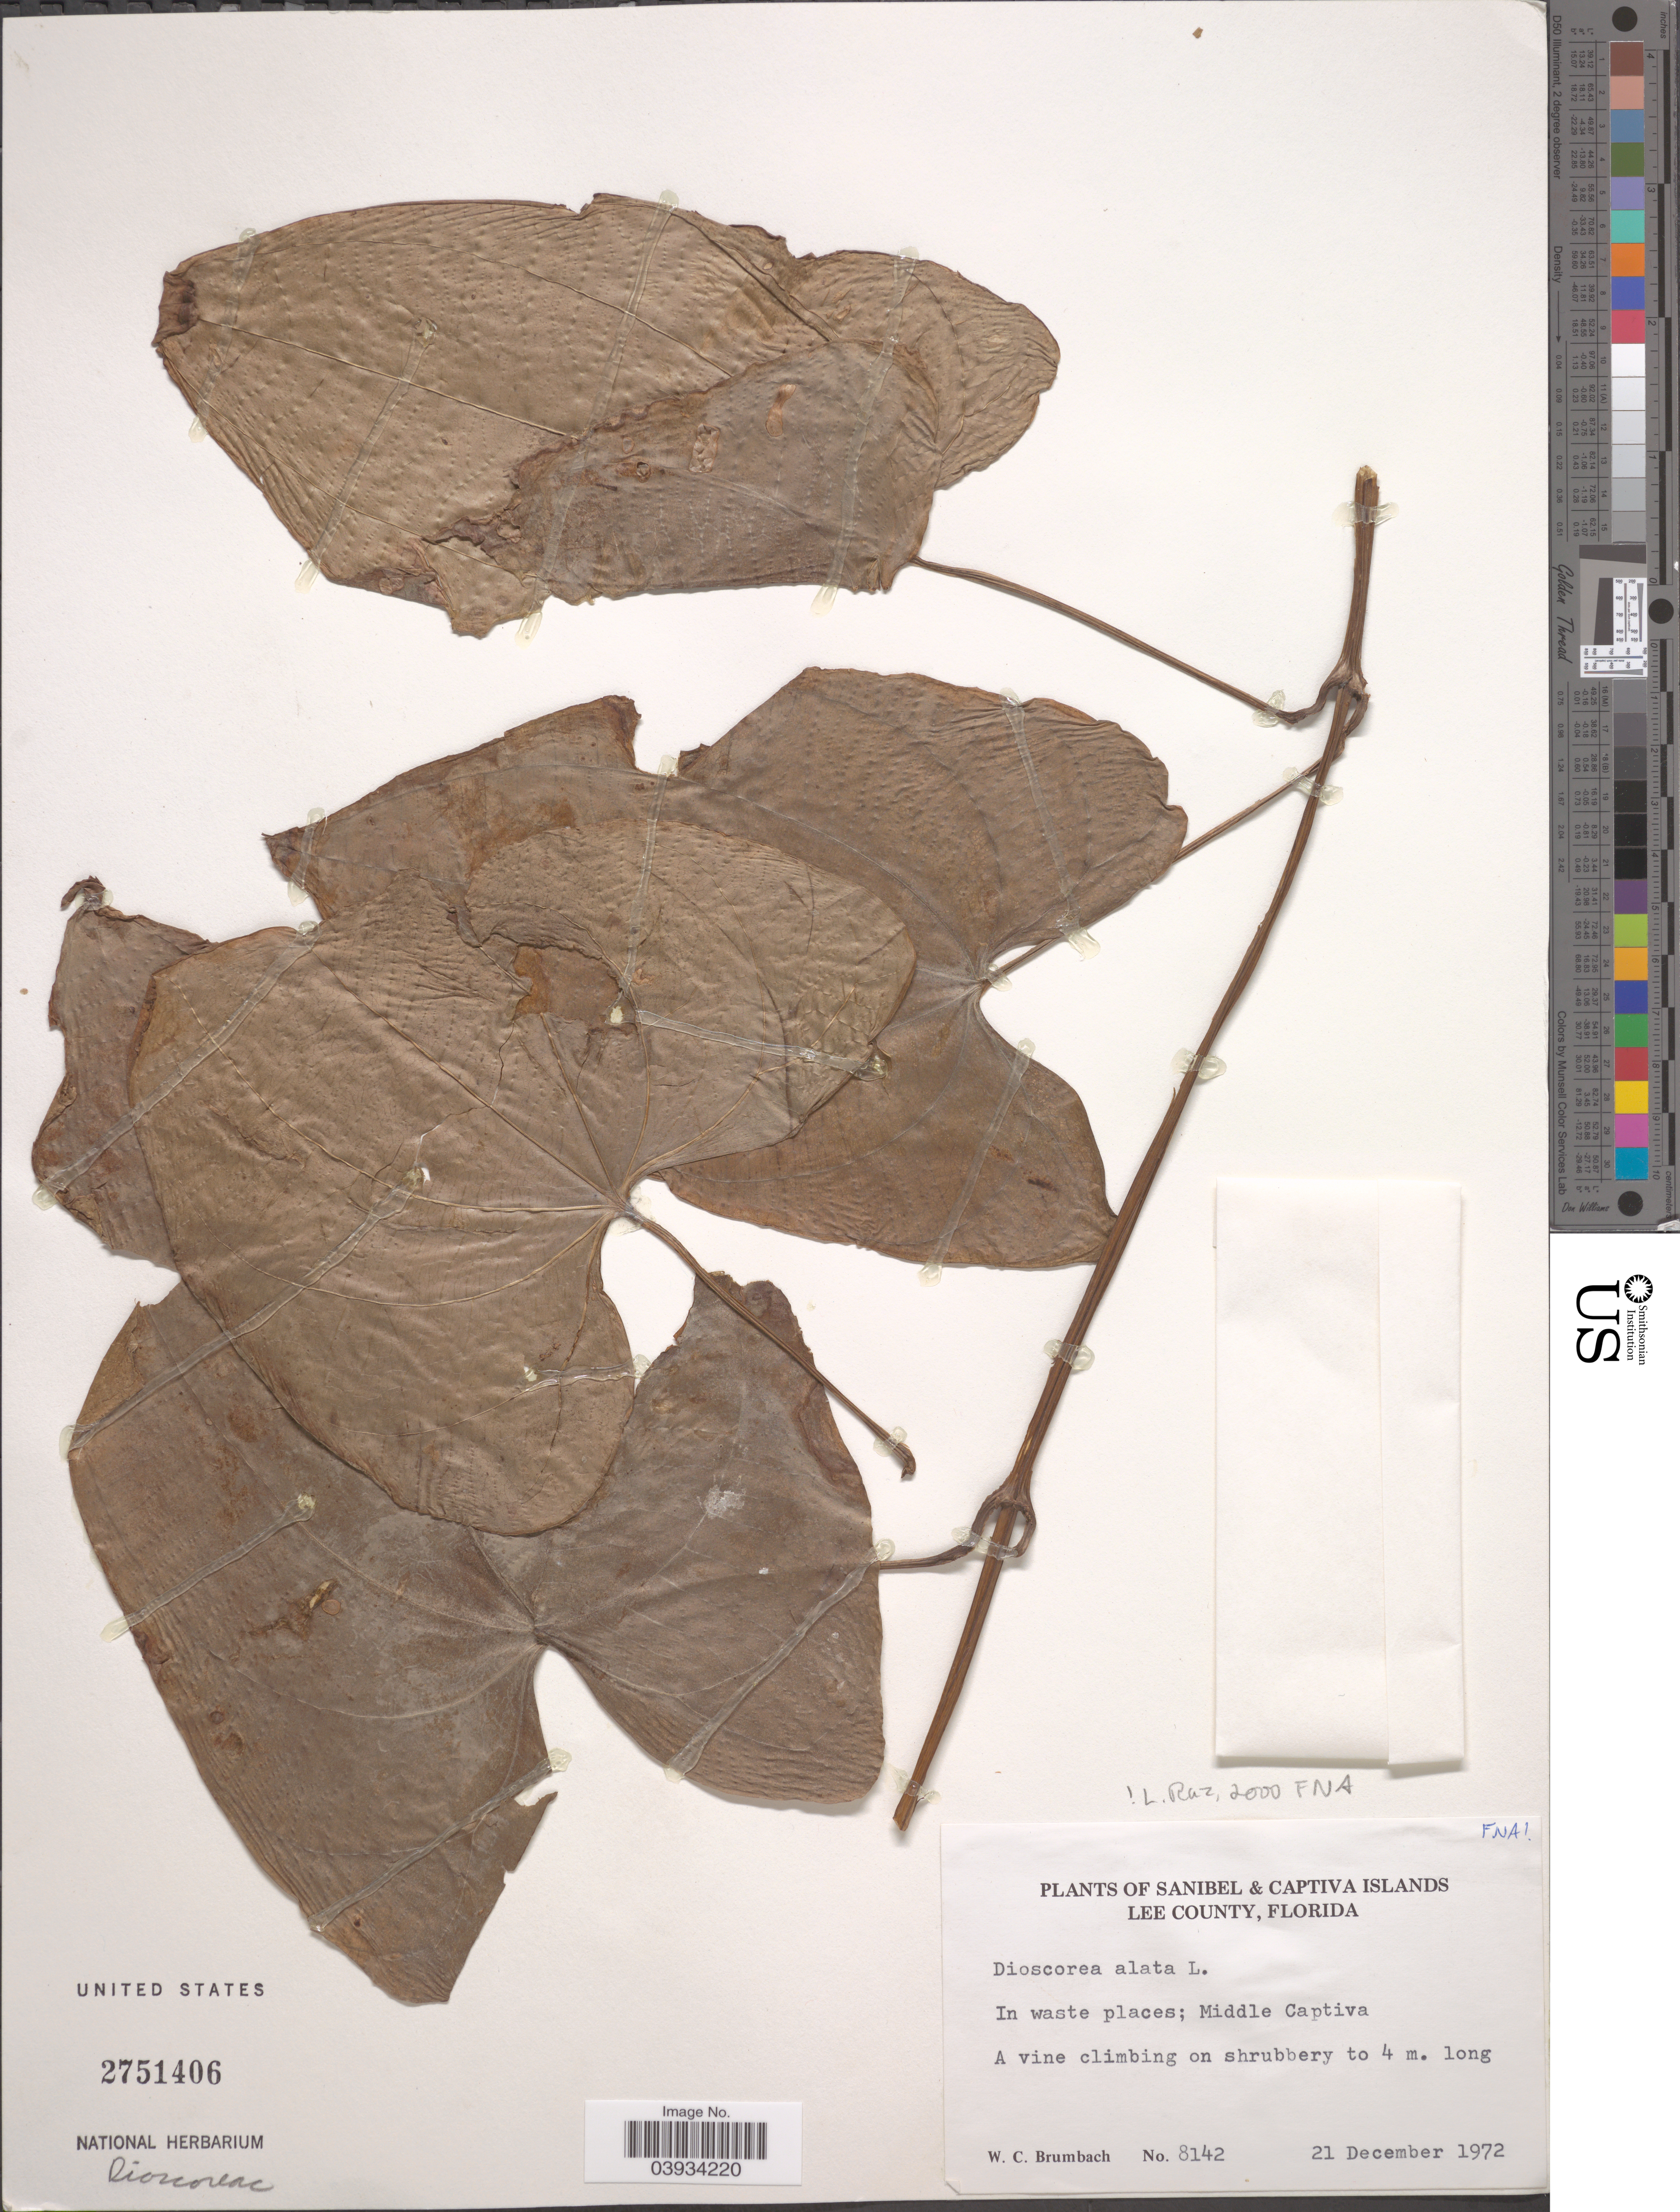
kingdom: Plantae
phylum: Tracheophyta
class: Liliopsida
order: Dioscoreales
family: Dioscoreaceae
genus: Dioscorea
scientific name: Dioscorea alata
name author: L.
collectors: W. C. Brumbach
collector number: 8142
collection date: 1972-12-21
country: United States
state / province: Florida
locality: Lee County. Middle Captiva.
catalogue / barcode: US 2751406